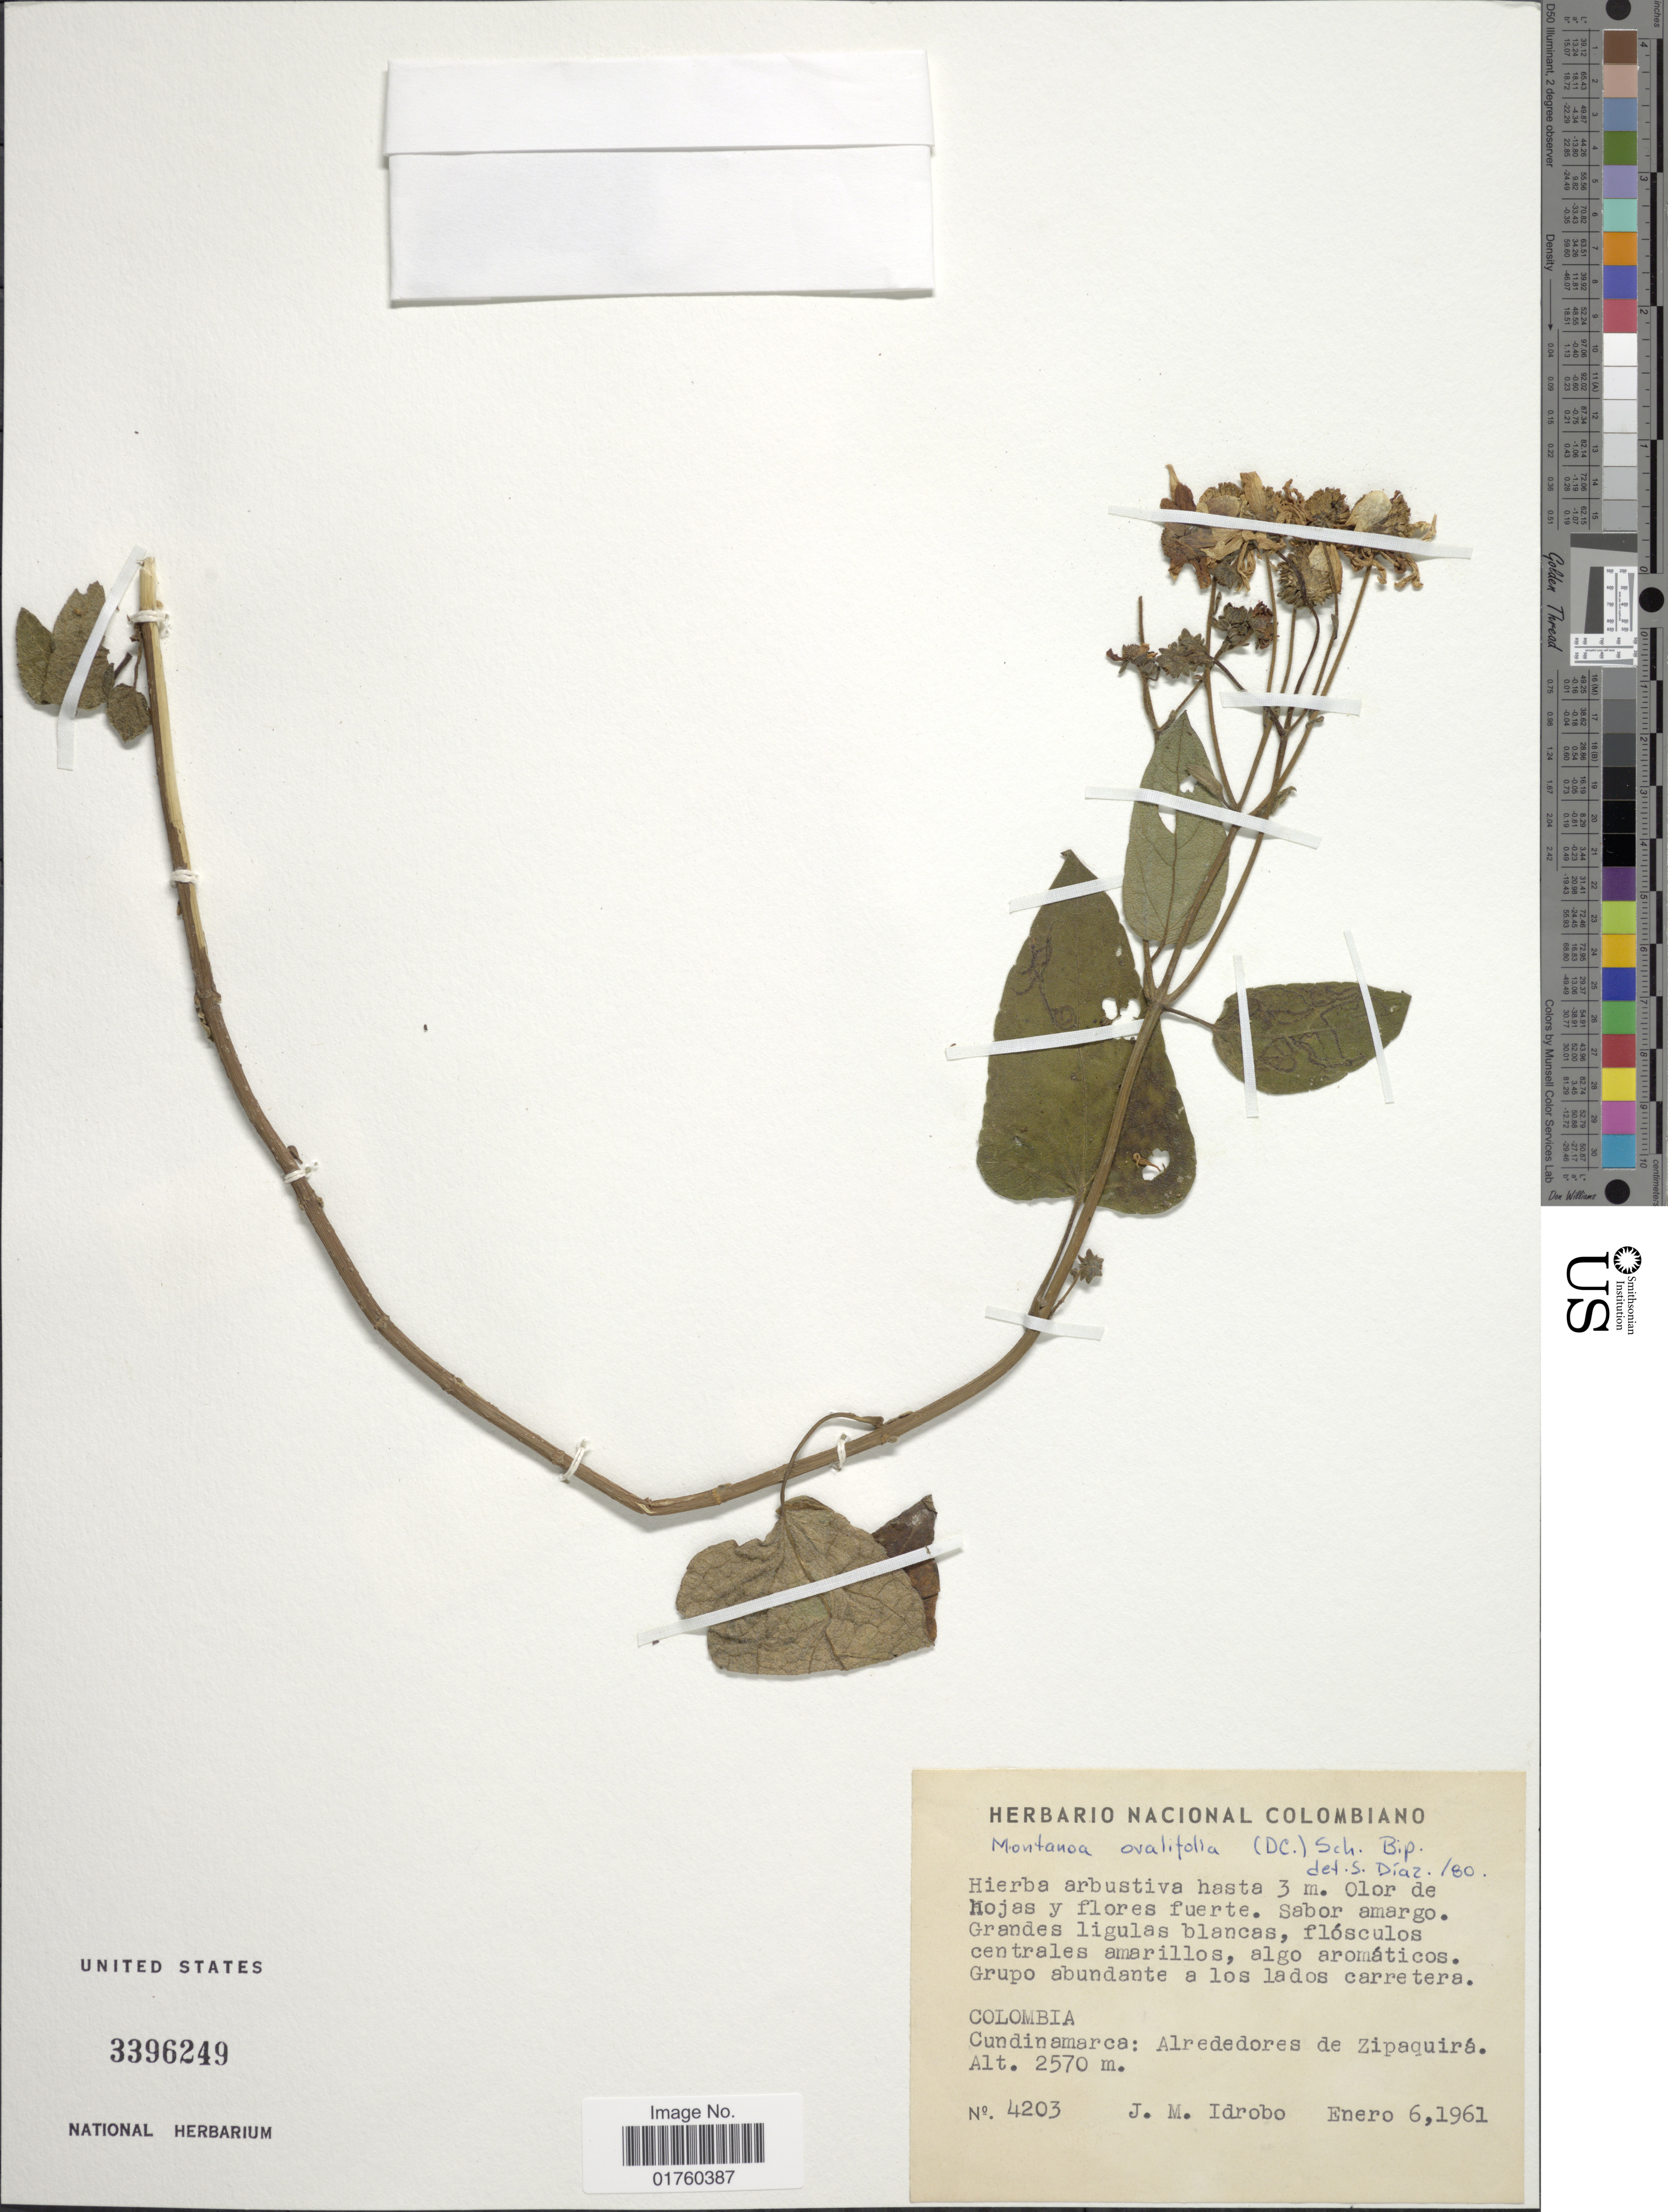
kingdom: Plantae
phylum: Tracheophyta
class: Magnoliopsida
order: Asterales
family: Asteraceae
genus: Montanoa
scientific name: Montanoa ovalifolia subsp. ovalifolia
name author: DC.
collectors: J. M. Idrobo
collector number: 4203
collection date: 1961-01-06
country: Colombia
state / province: Cundinamarca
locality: Alrededores de Zipaquira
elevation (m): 2570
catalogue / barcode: US 3396249